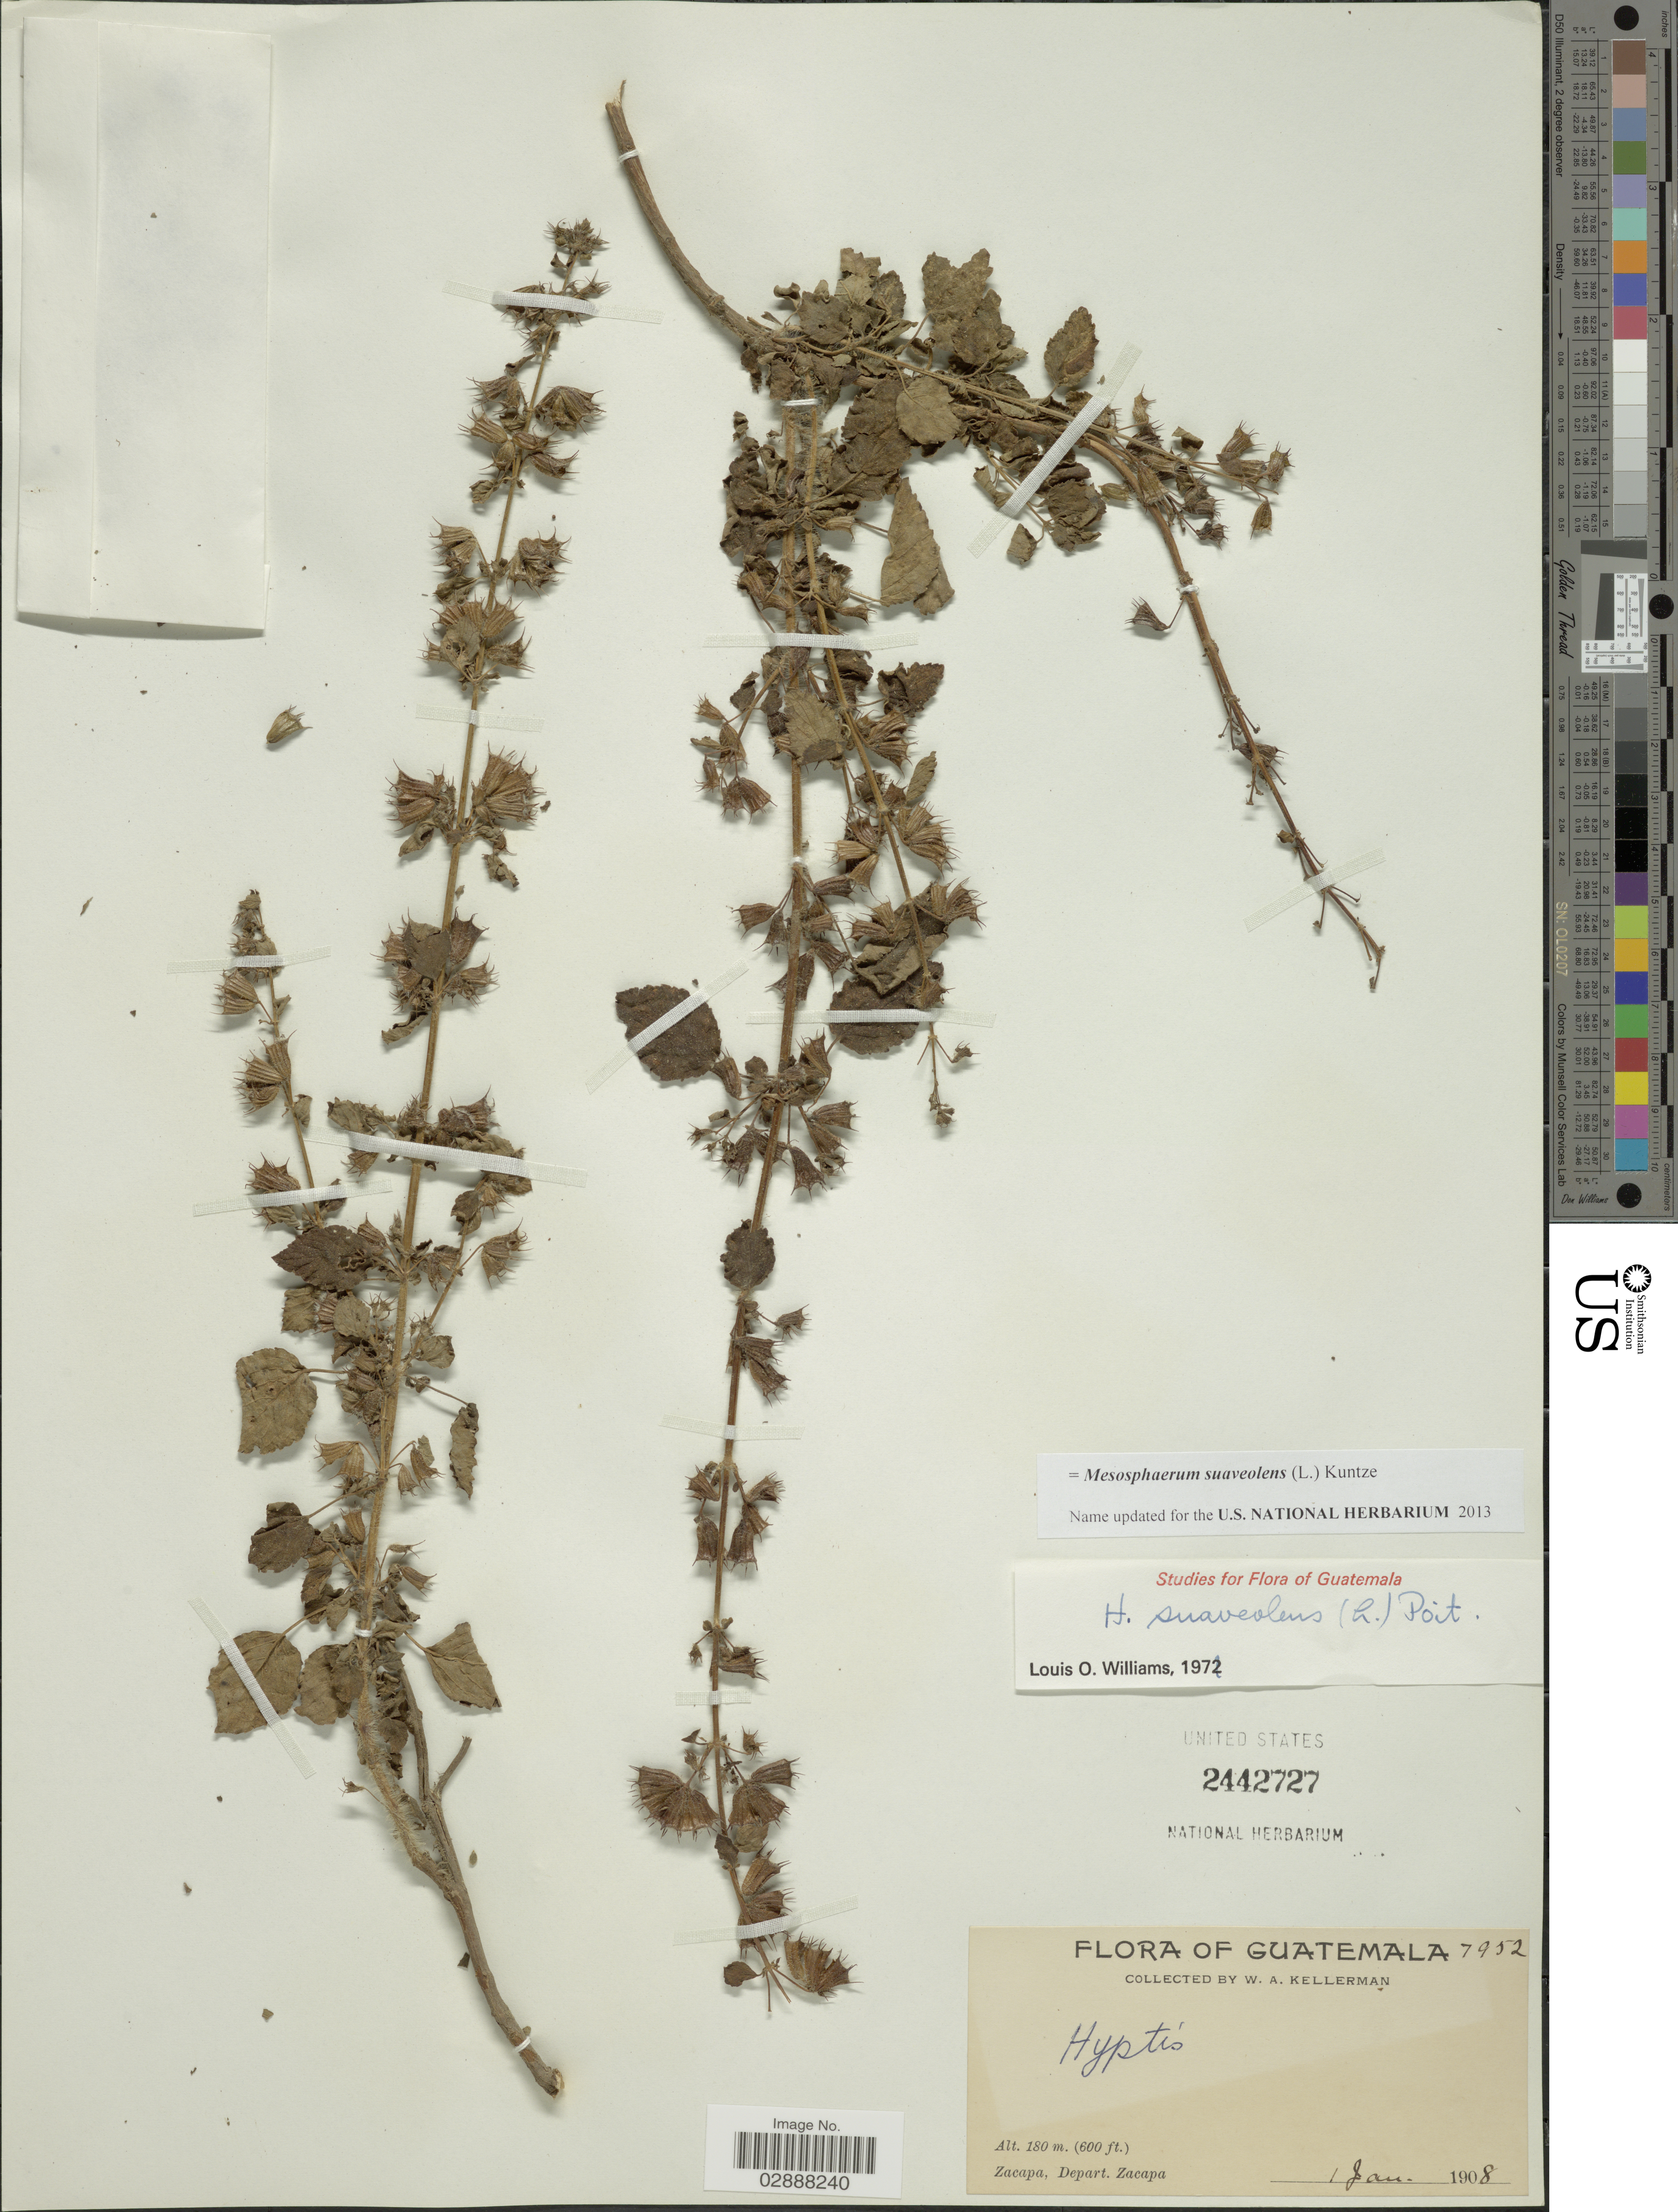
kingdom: Plantae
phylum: Tracheophyta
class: Magnoliopsida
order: Lamiales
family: Lamiaceae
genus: Mesosphaerum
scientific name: Mesosphaerum suaveolens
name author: (L.) Kuntze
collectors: W. Kellerman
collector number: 7952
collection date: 1908-01-01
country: Guatemala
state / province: Zacapa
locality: Depart. Zacapa.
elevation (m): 180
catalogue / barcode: US 2442727